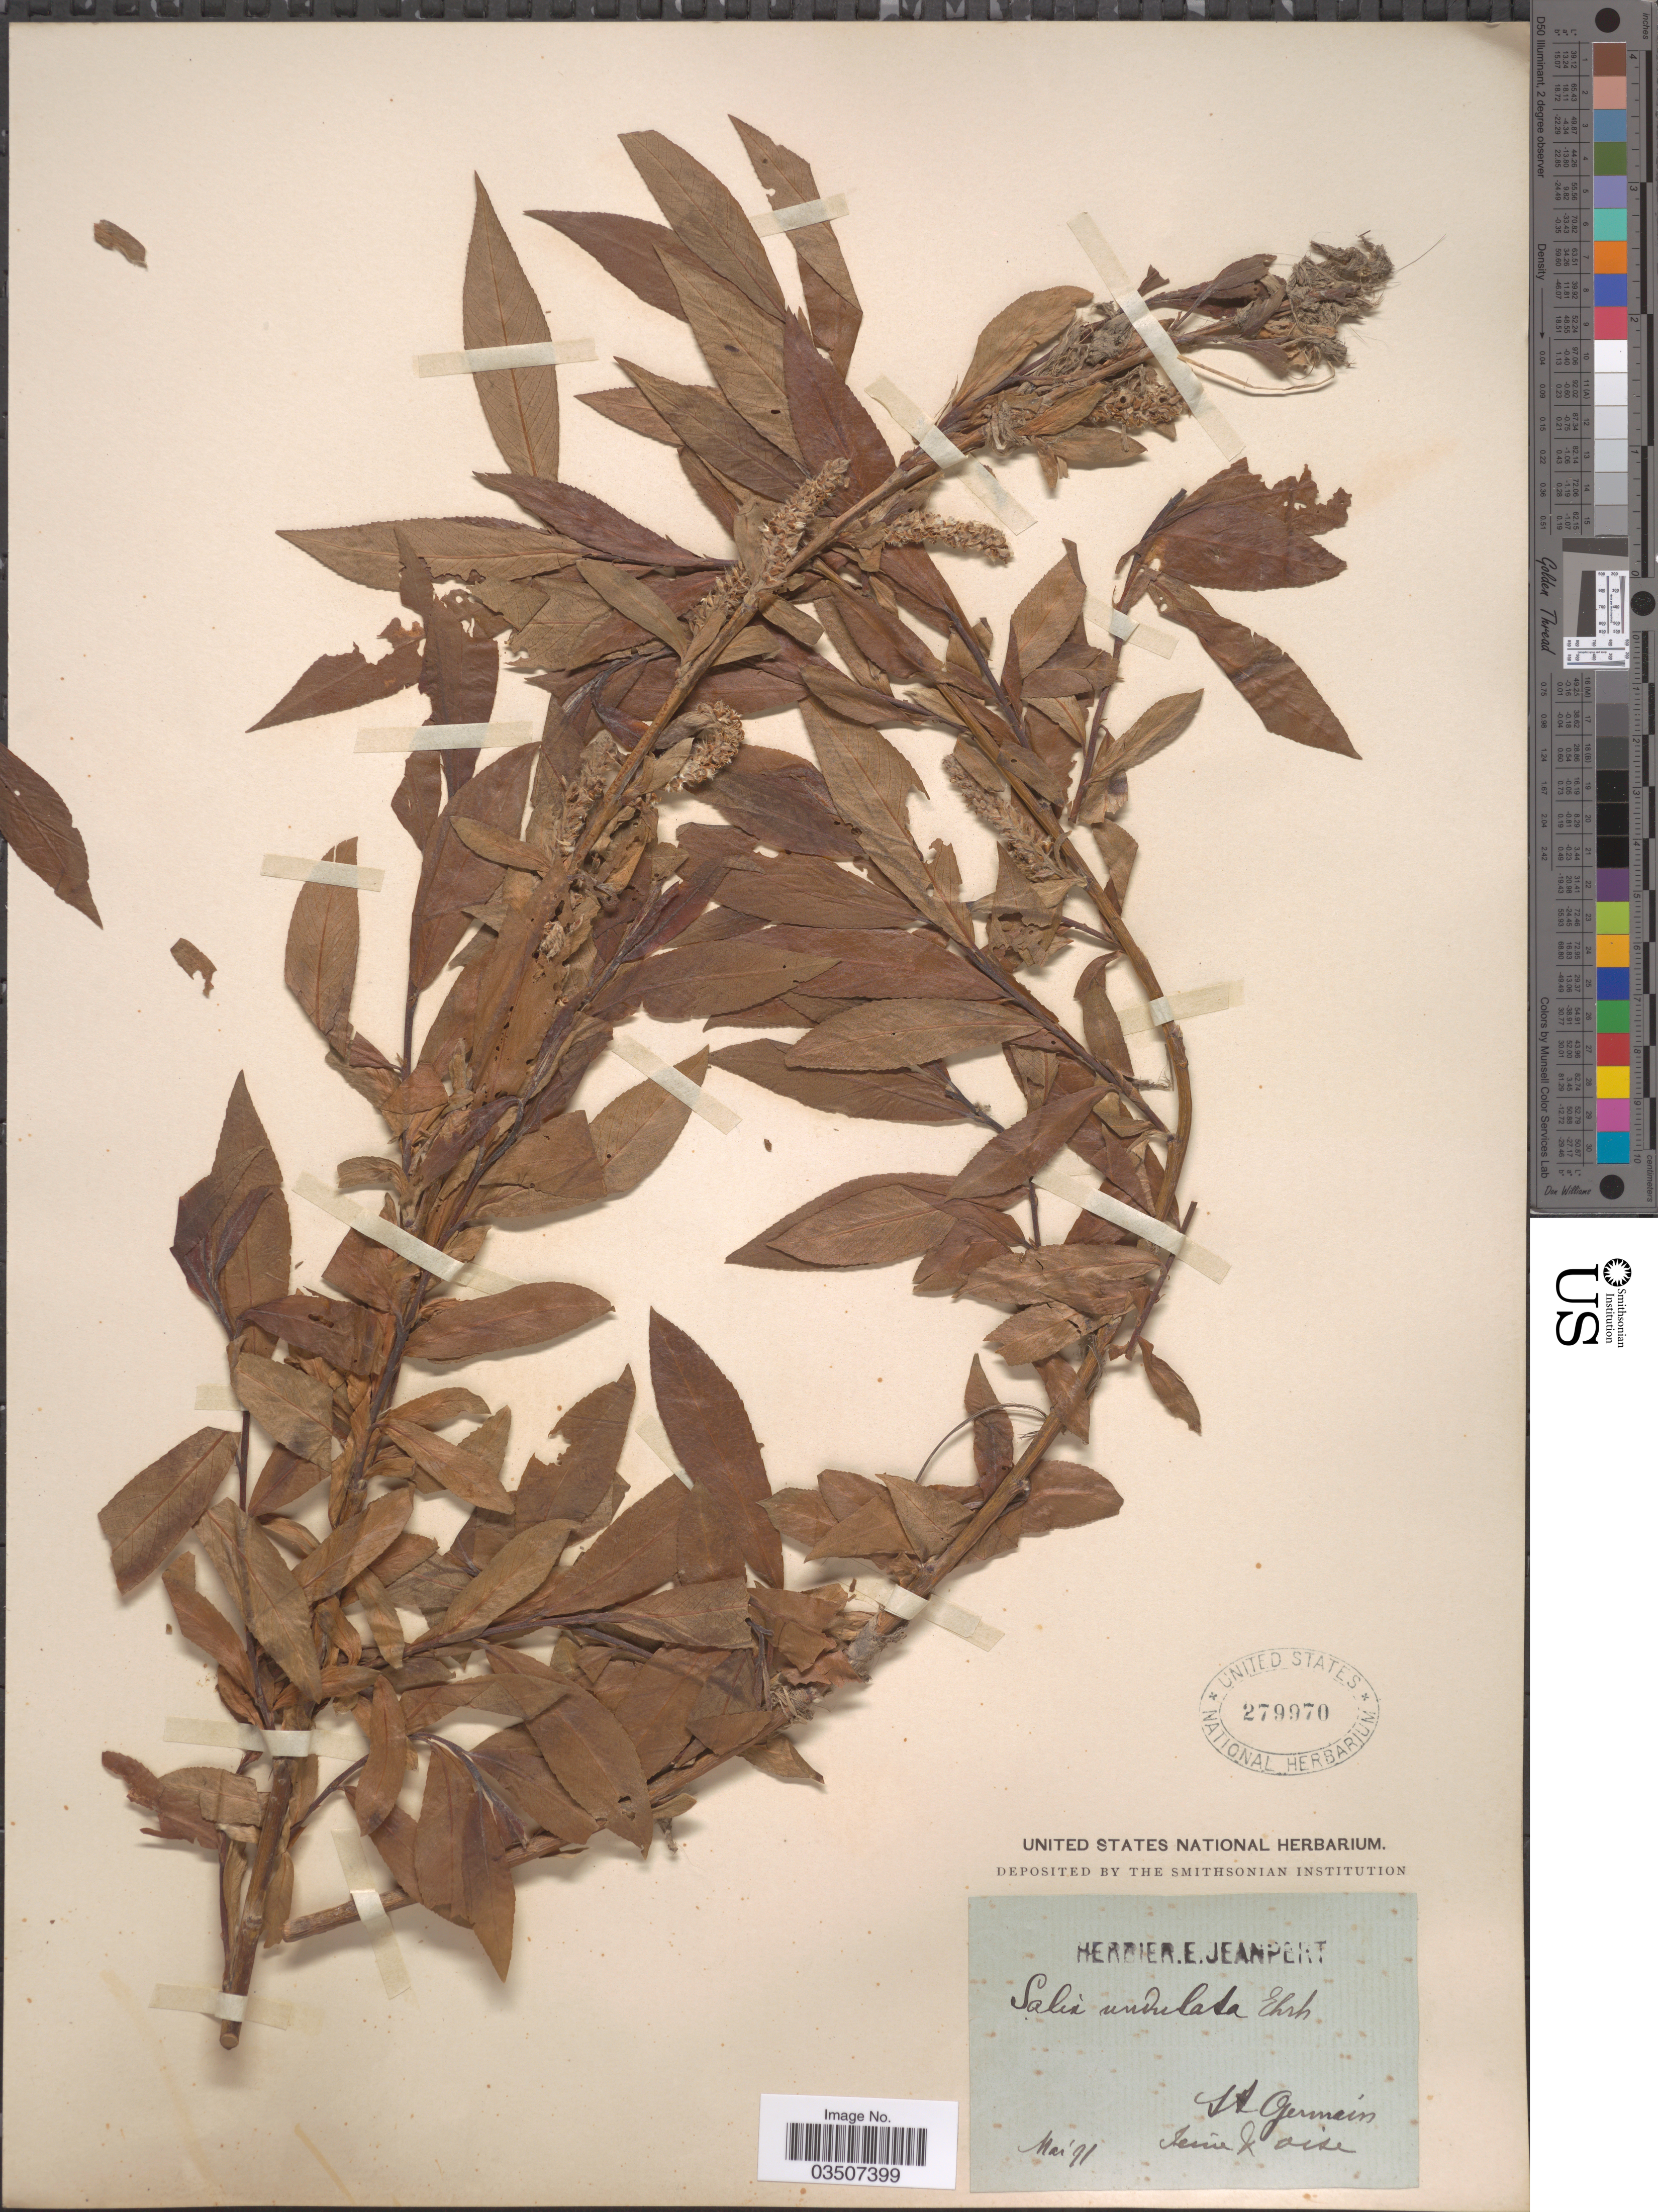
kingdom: Plantae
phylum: Tracheophyta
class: Magnoliopsida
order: Malpighiales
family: Salicaceae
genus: Salix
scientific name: Salix undulata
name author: Ehrh.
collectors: ex herb. Ed. Jeanpert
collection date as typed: Transcribed d/m/y: /5/91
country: France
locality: St Germain. Seine et Oise.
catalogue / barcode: US 279970